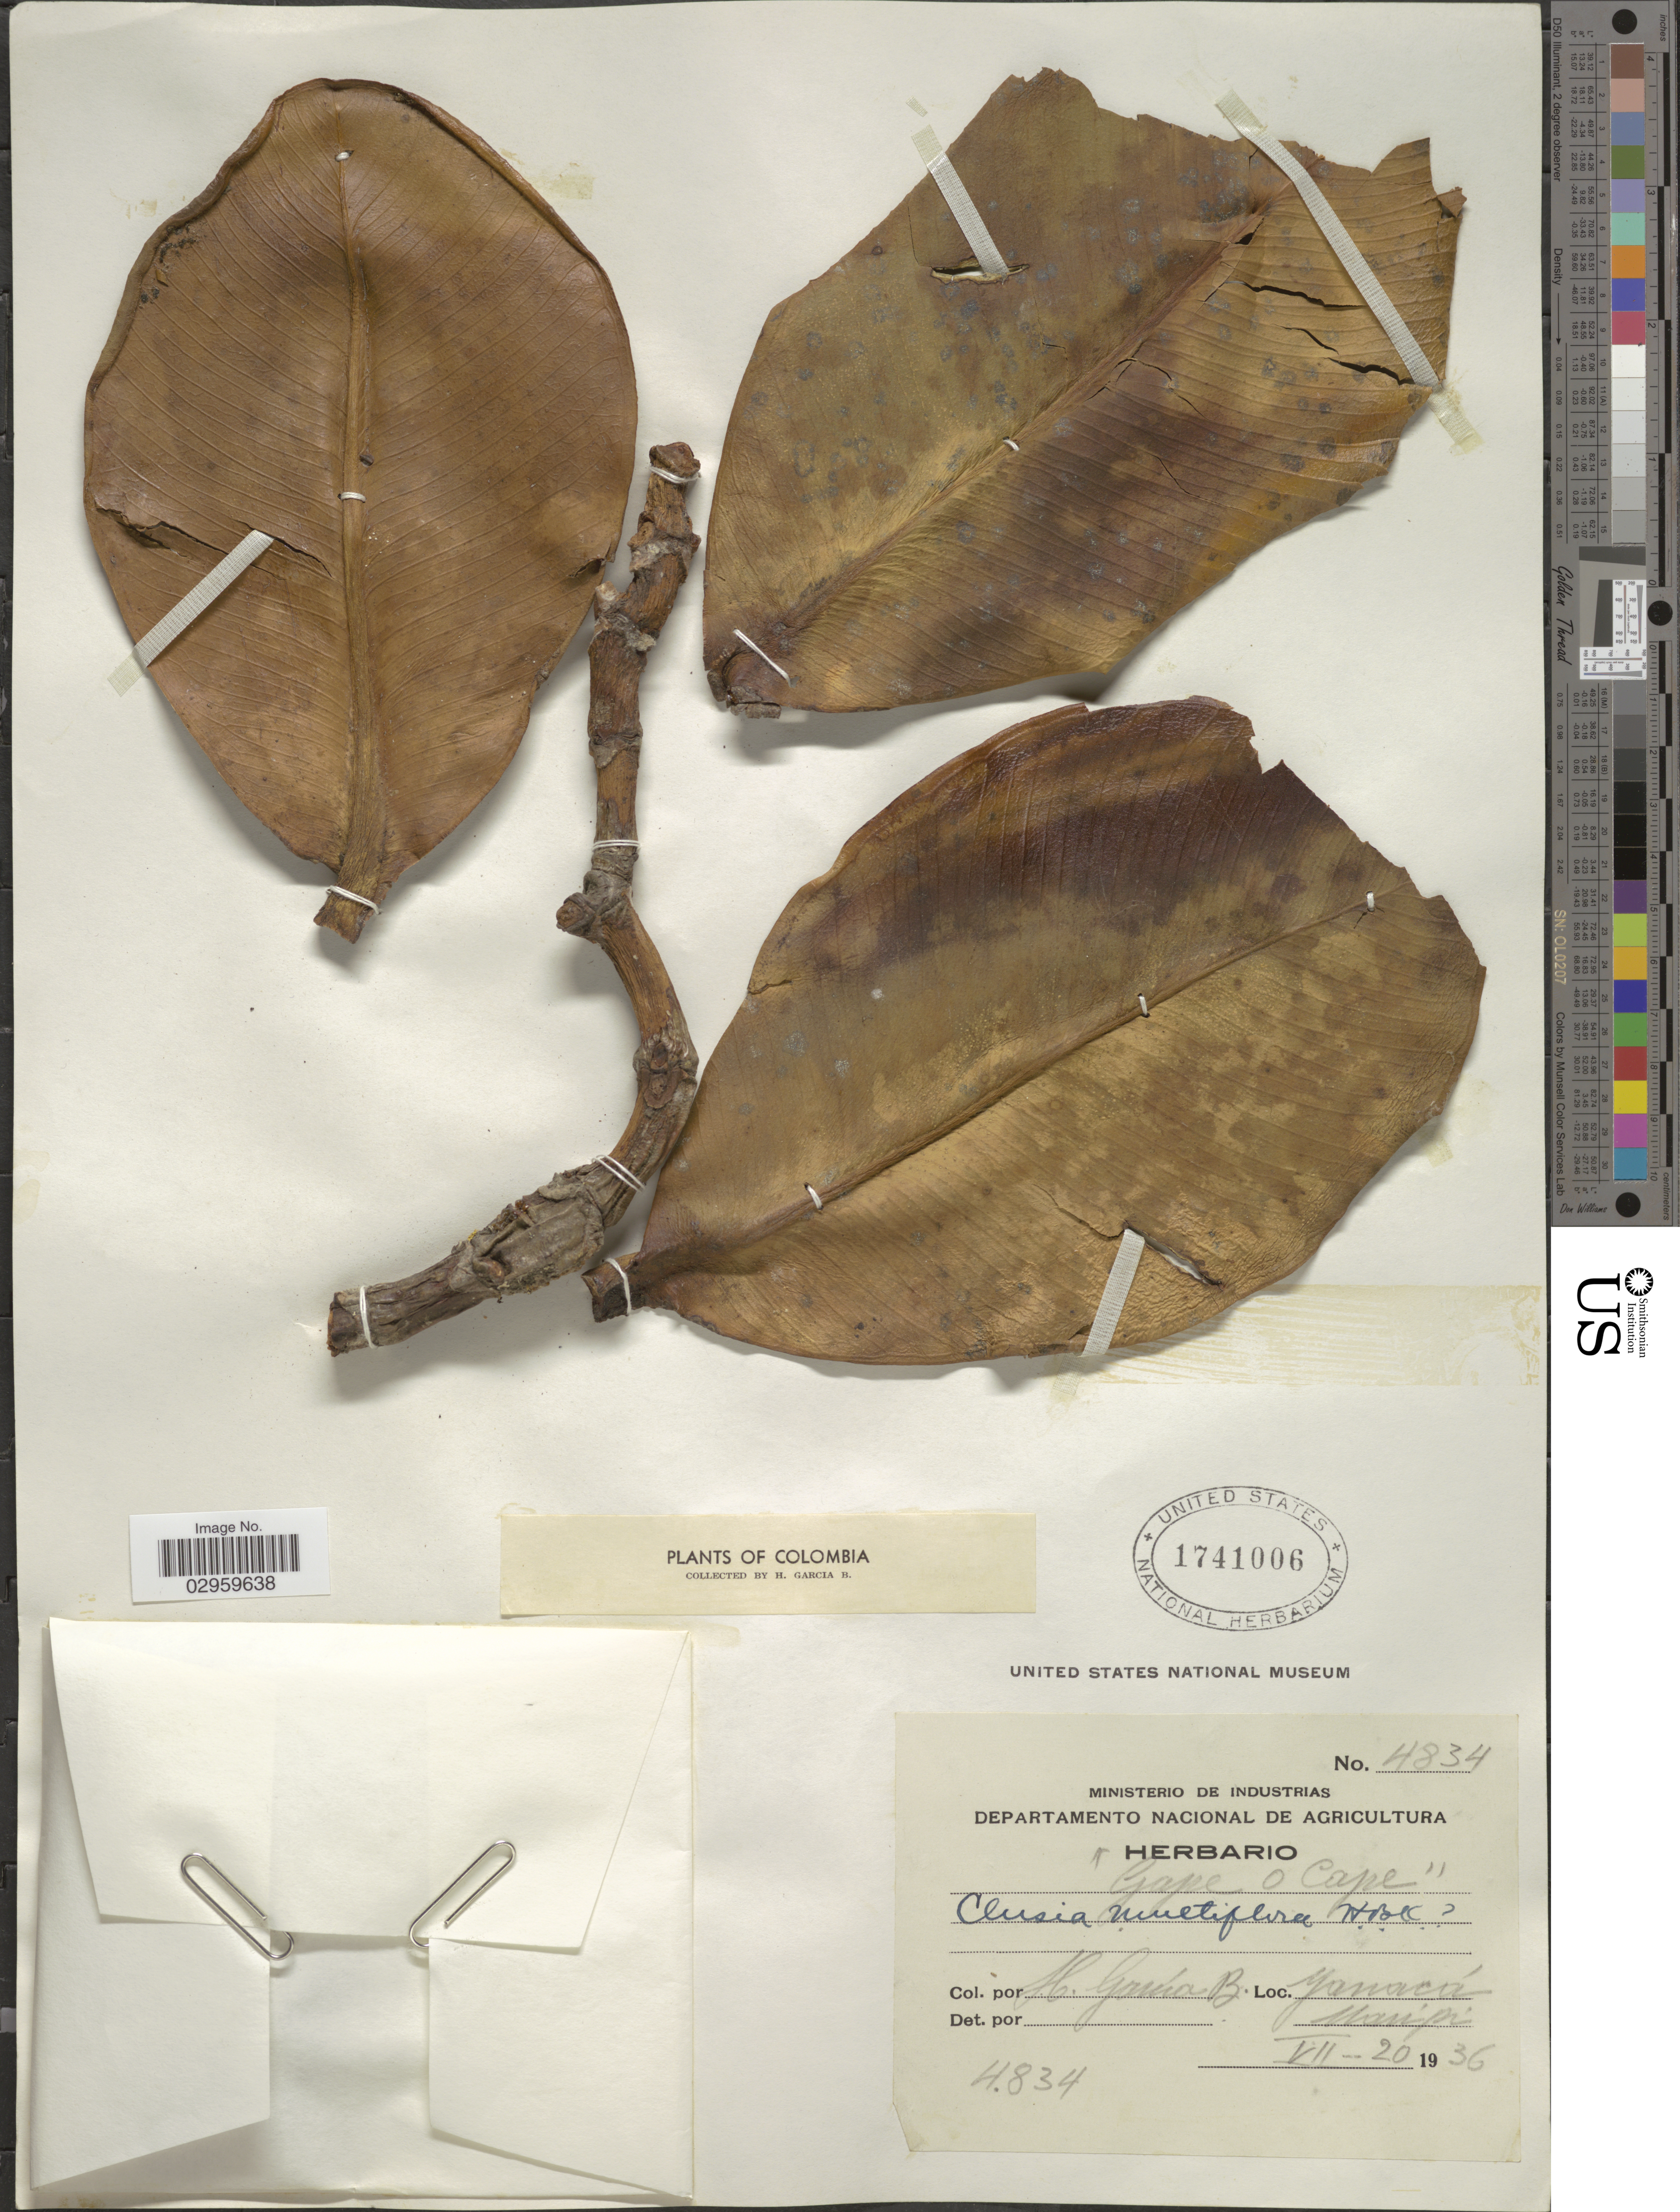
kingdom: Plantae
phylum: Tracheophyta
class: Magnoliopsida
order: Malpighiales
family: Clusiaceae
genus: Clusia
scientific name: Clusia multiflora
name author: Kunth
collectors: H. García B.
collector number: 4834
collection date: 1936-07-20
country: Colombia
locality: Yanacá, Maripi.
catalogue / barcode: US 1741006